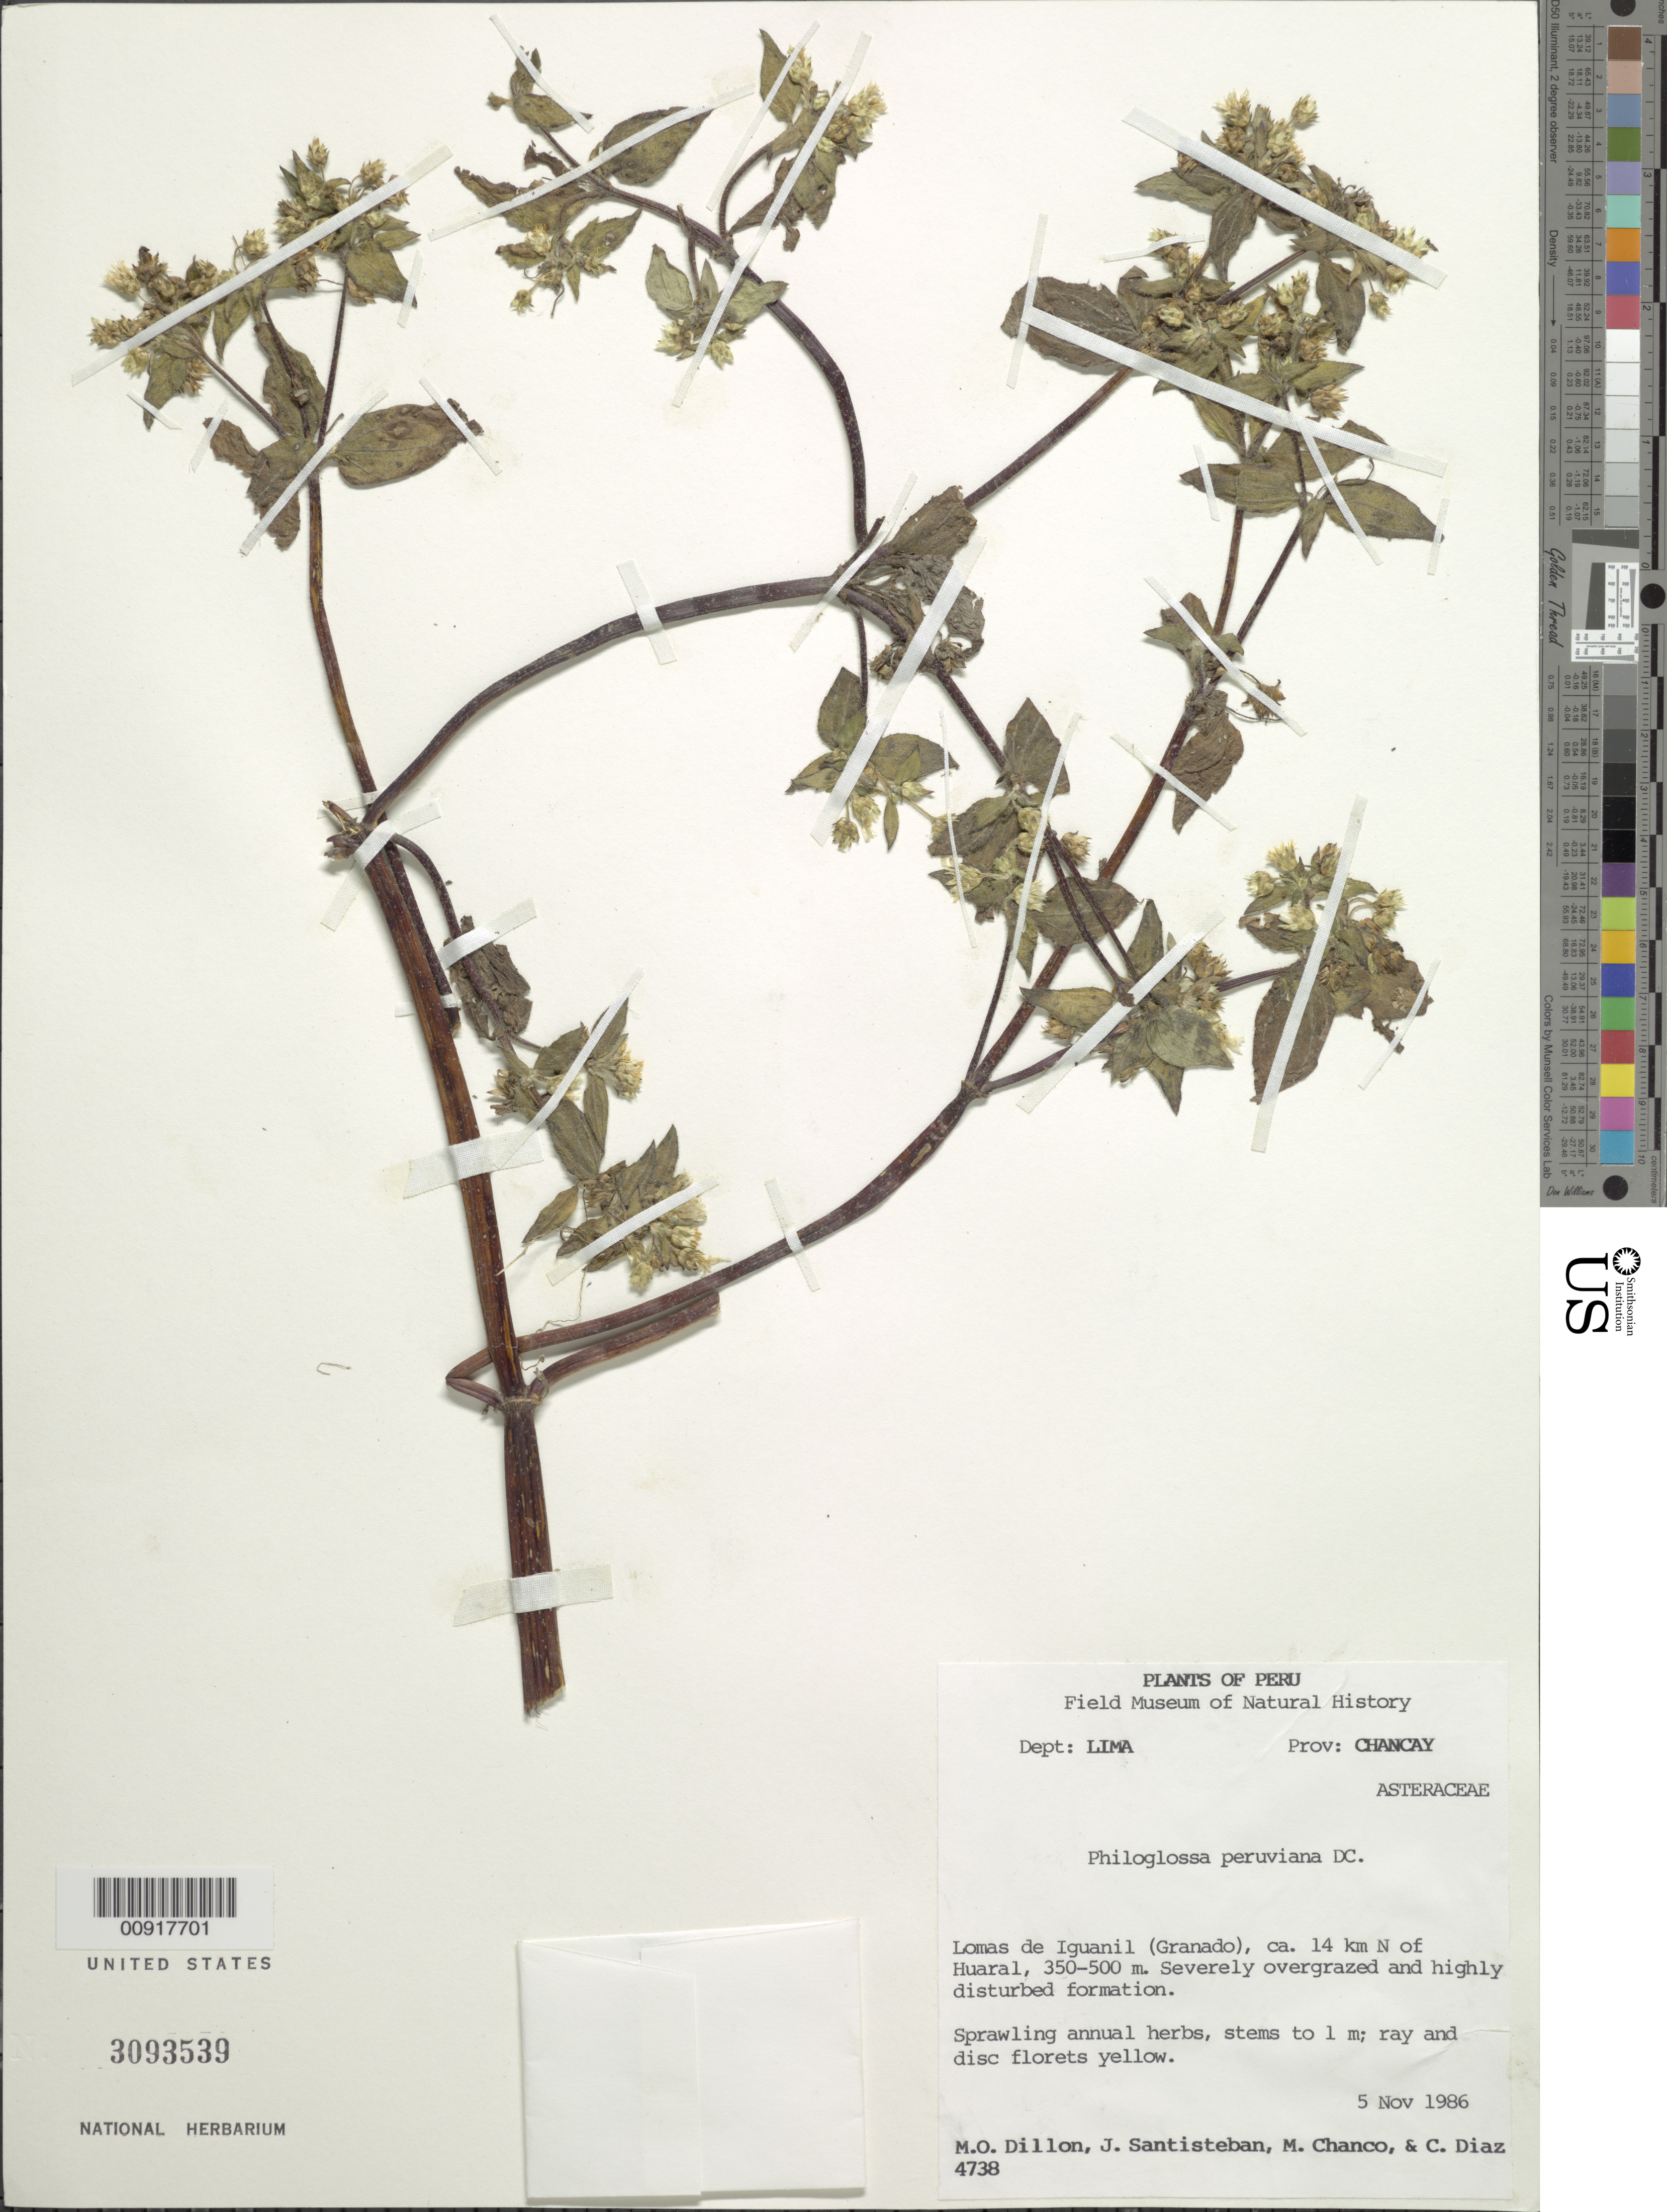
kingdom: Plantae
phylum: Tracheophyta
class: Magnoliopsida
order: Asterales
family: Asteraceae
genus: Philoglossa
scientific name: Philoglossa peruviana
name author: DC.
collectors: M. O. Dillon, J. Santisteban, M. Chanco & C. Díaz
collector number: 4738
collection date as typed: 5 November 1986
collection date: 1986-11-05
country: Peru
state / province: Lima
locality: Prov. Chancay, Lomas de Iguanil (Granado) ca. 14 km N of Huaral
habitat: Severely overgrazed and highly disturbed vegetation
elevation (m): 350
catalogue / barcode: US 3093539